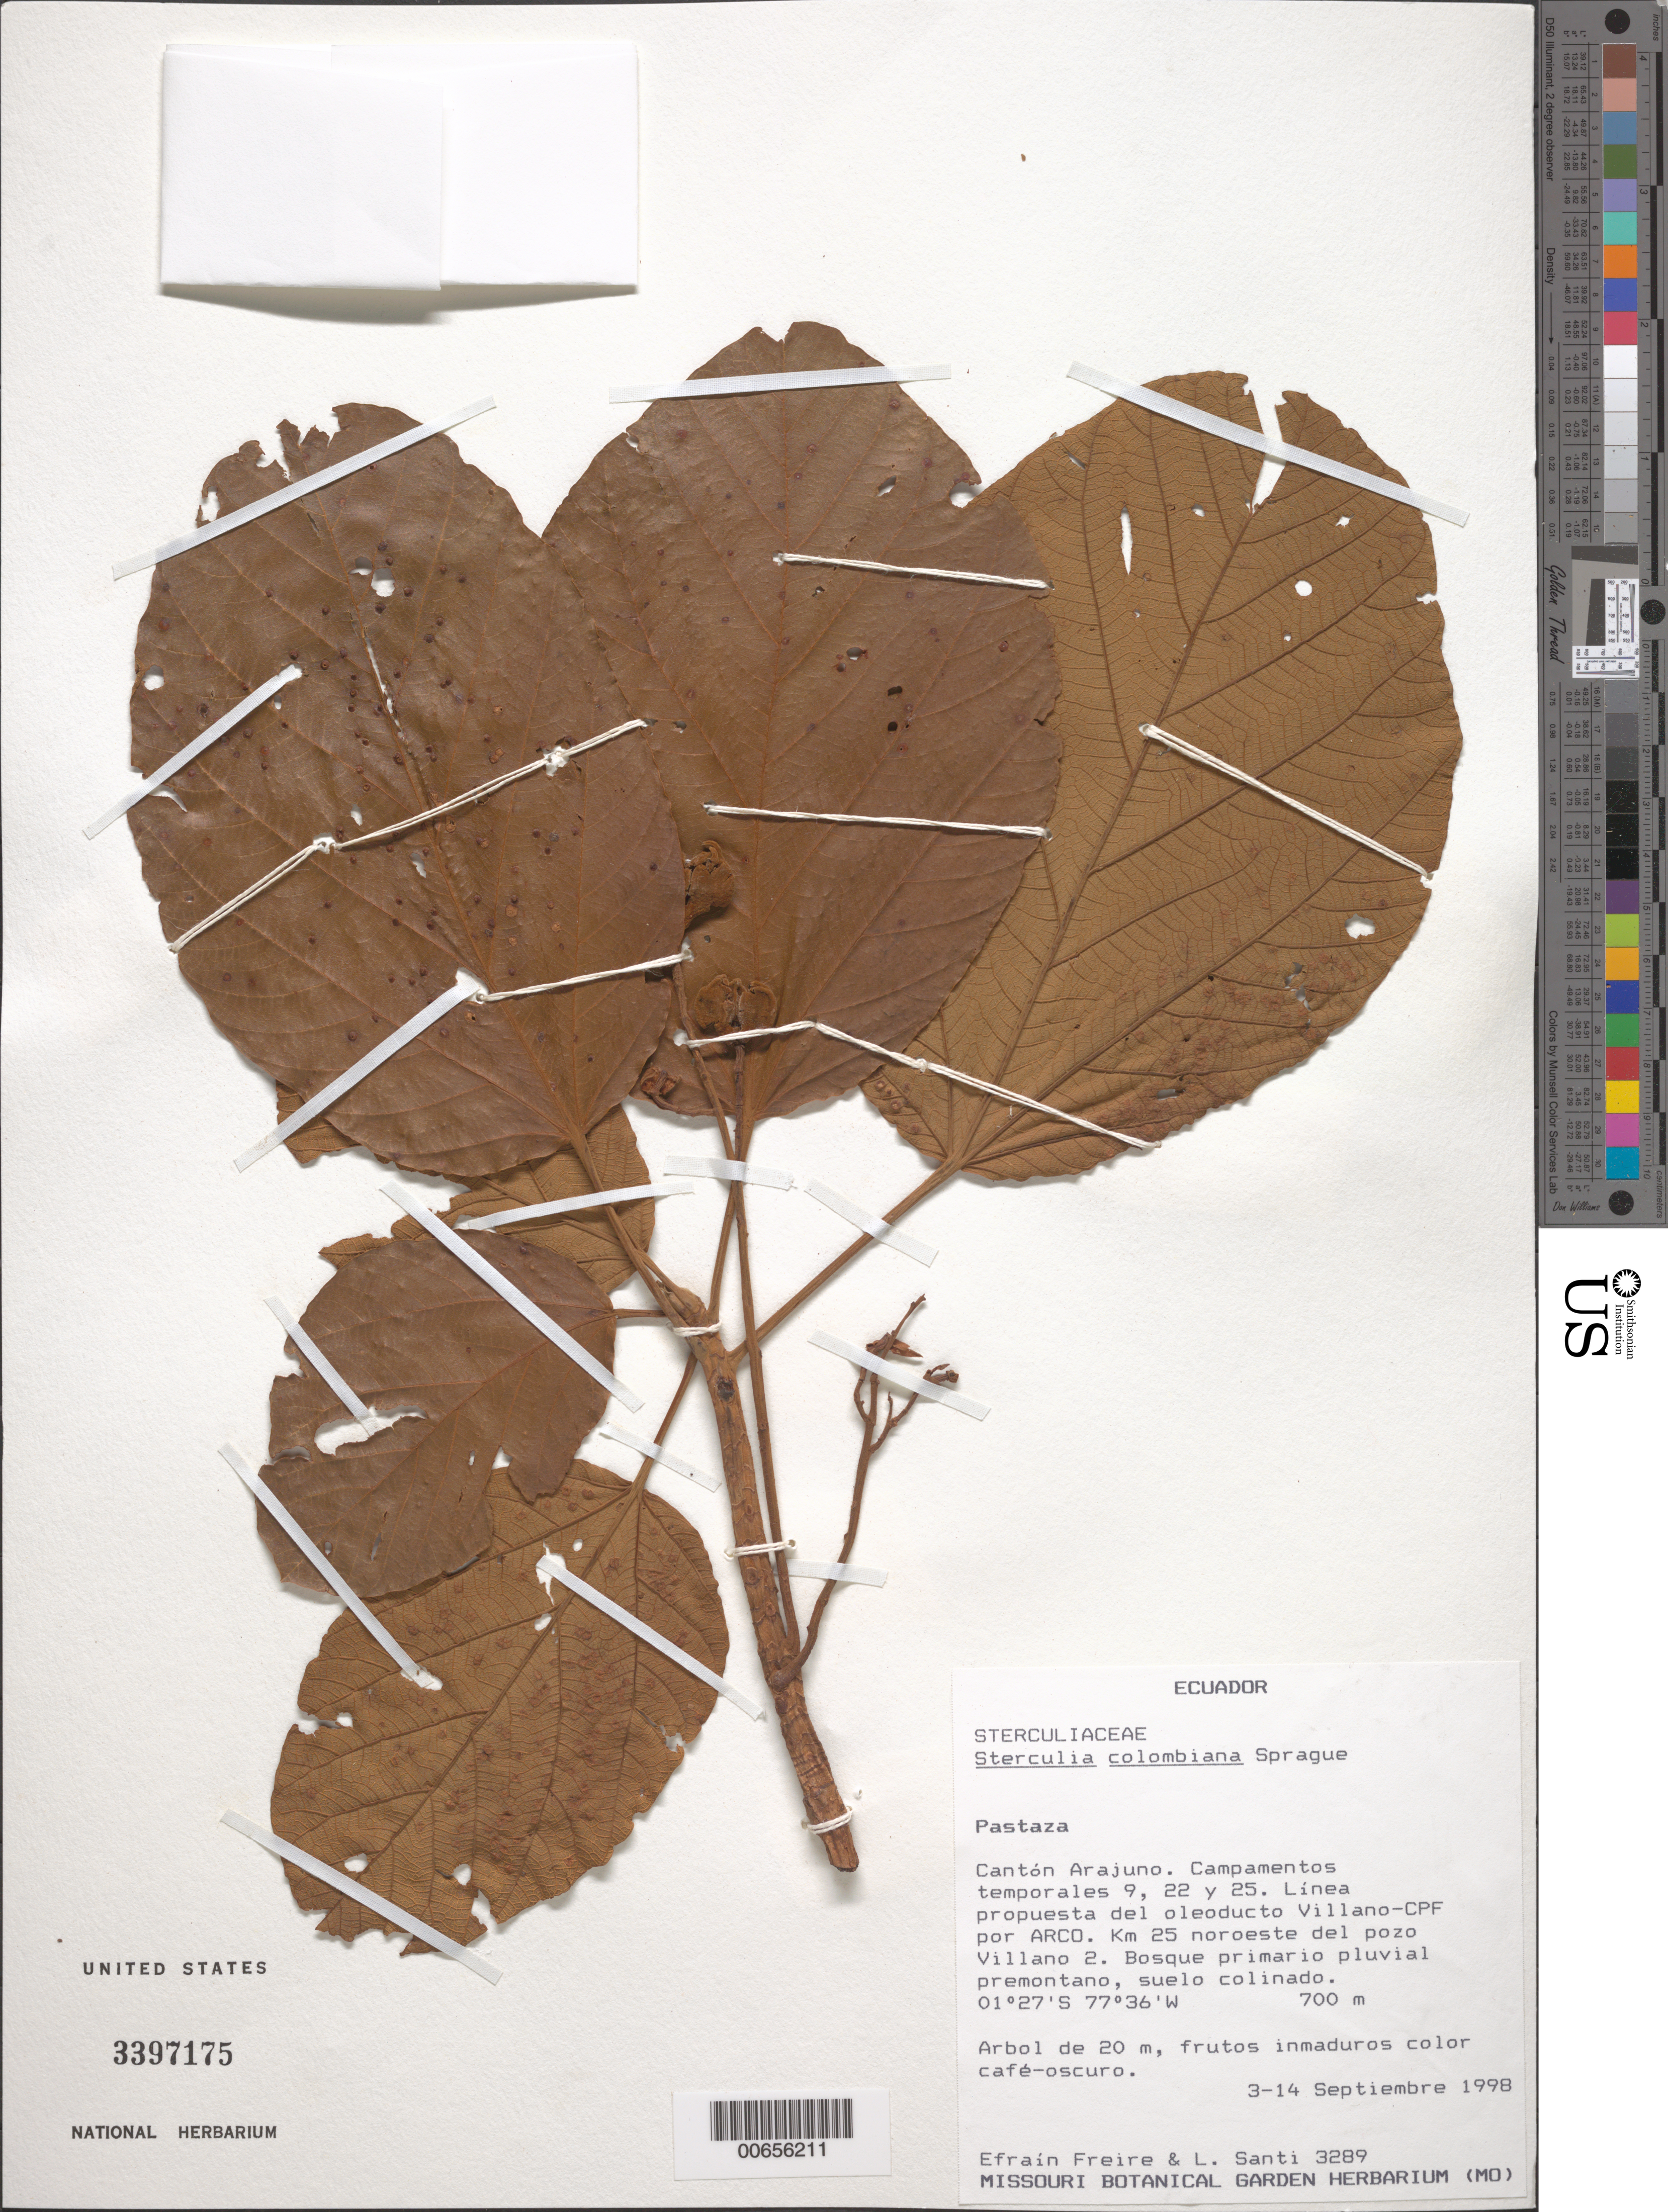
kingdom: Plantae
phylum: Tracheophyta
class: Magnoliopsida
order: Malvales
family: Malvaceae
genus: Sterculia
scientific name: Sterculia colombiana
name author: Sprague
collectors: E. Freire & L. Santi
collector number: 3289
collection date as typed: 03 Sep 1998 to 14 Sep 1998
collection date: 1998-09-03/1998-09-14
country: Ecuador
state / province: Pastaza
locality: Cantón Arajuno. Campamentos temporales 9, 22 y 25, linea propuesta para del oleoducto Villano-CPF por ARCO, km 25 al noroeste del pozo Villano 2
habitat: Bosque primario pluvial premontano, suelo colinado.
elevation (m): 700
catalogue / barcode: US 3397175